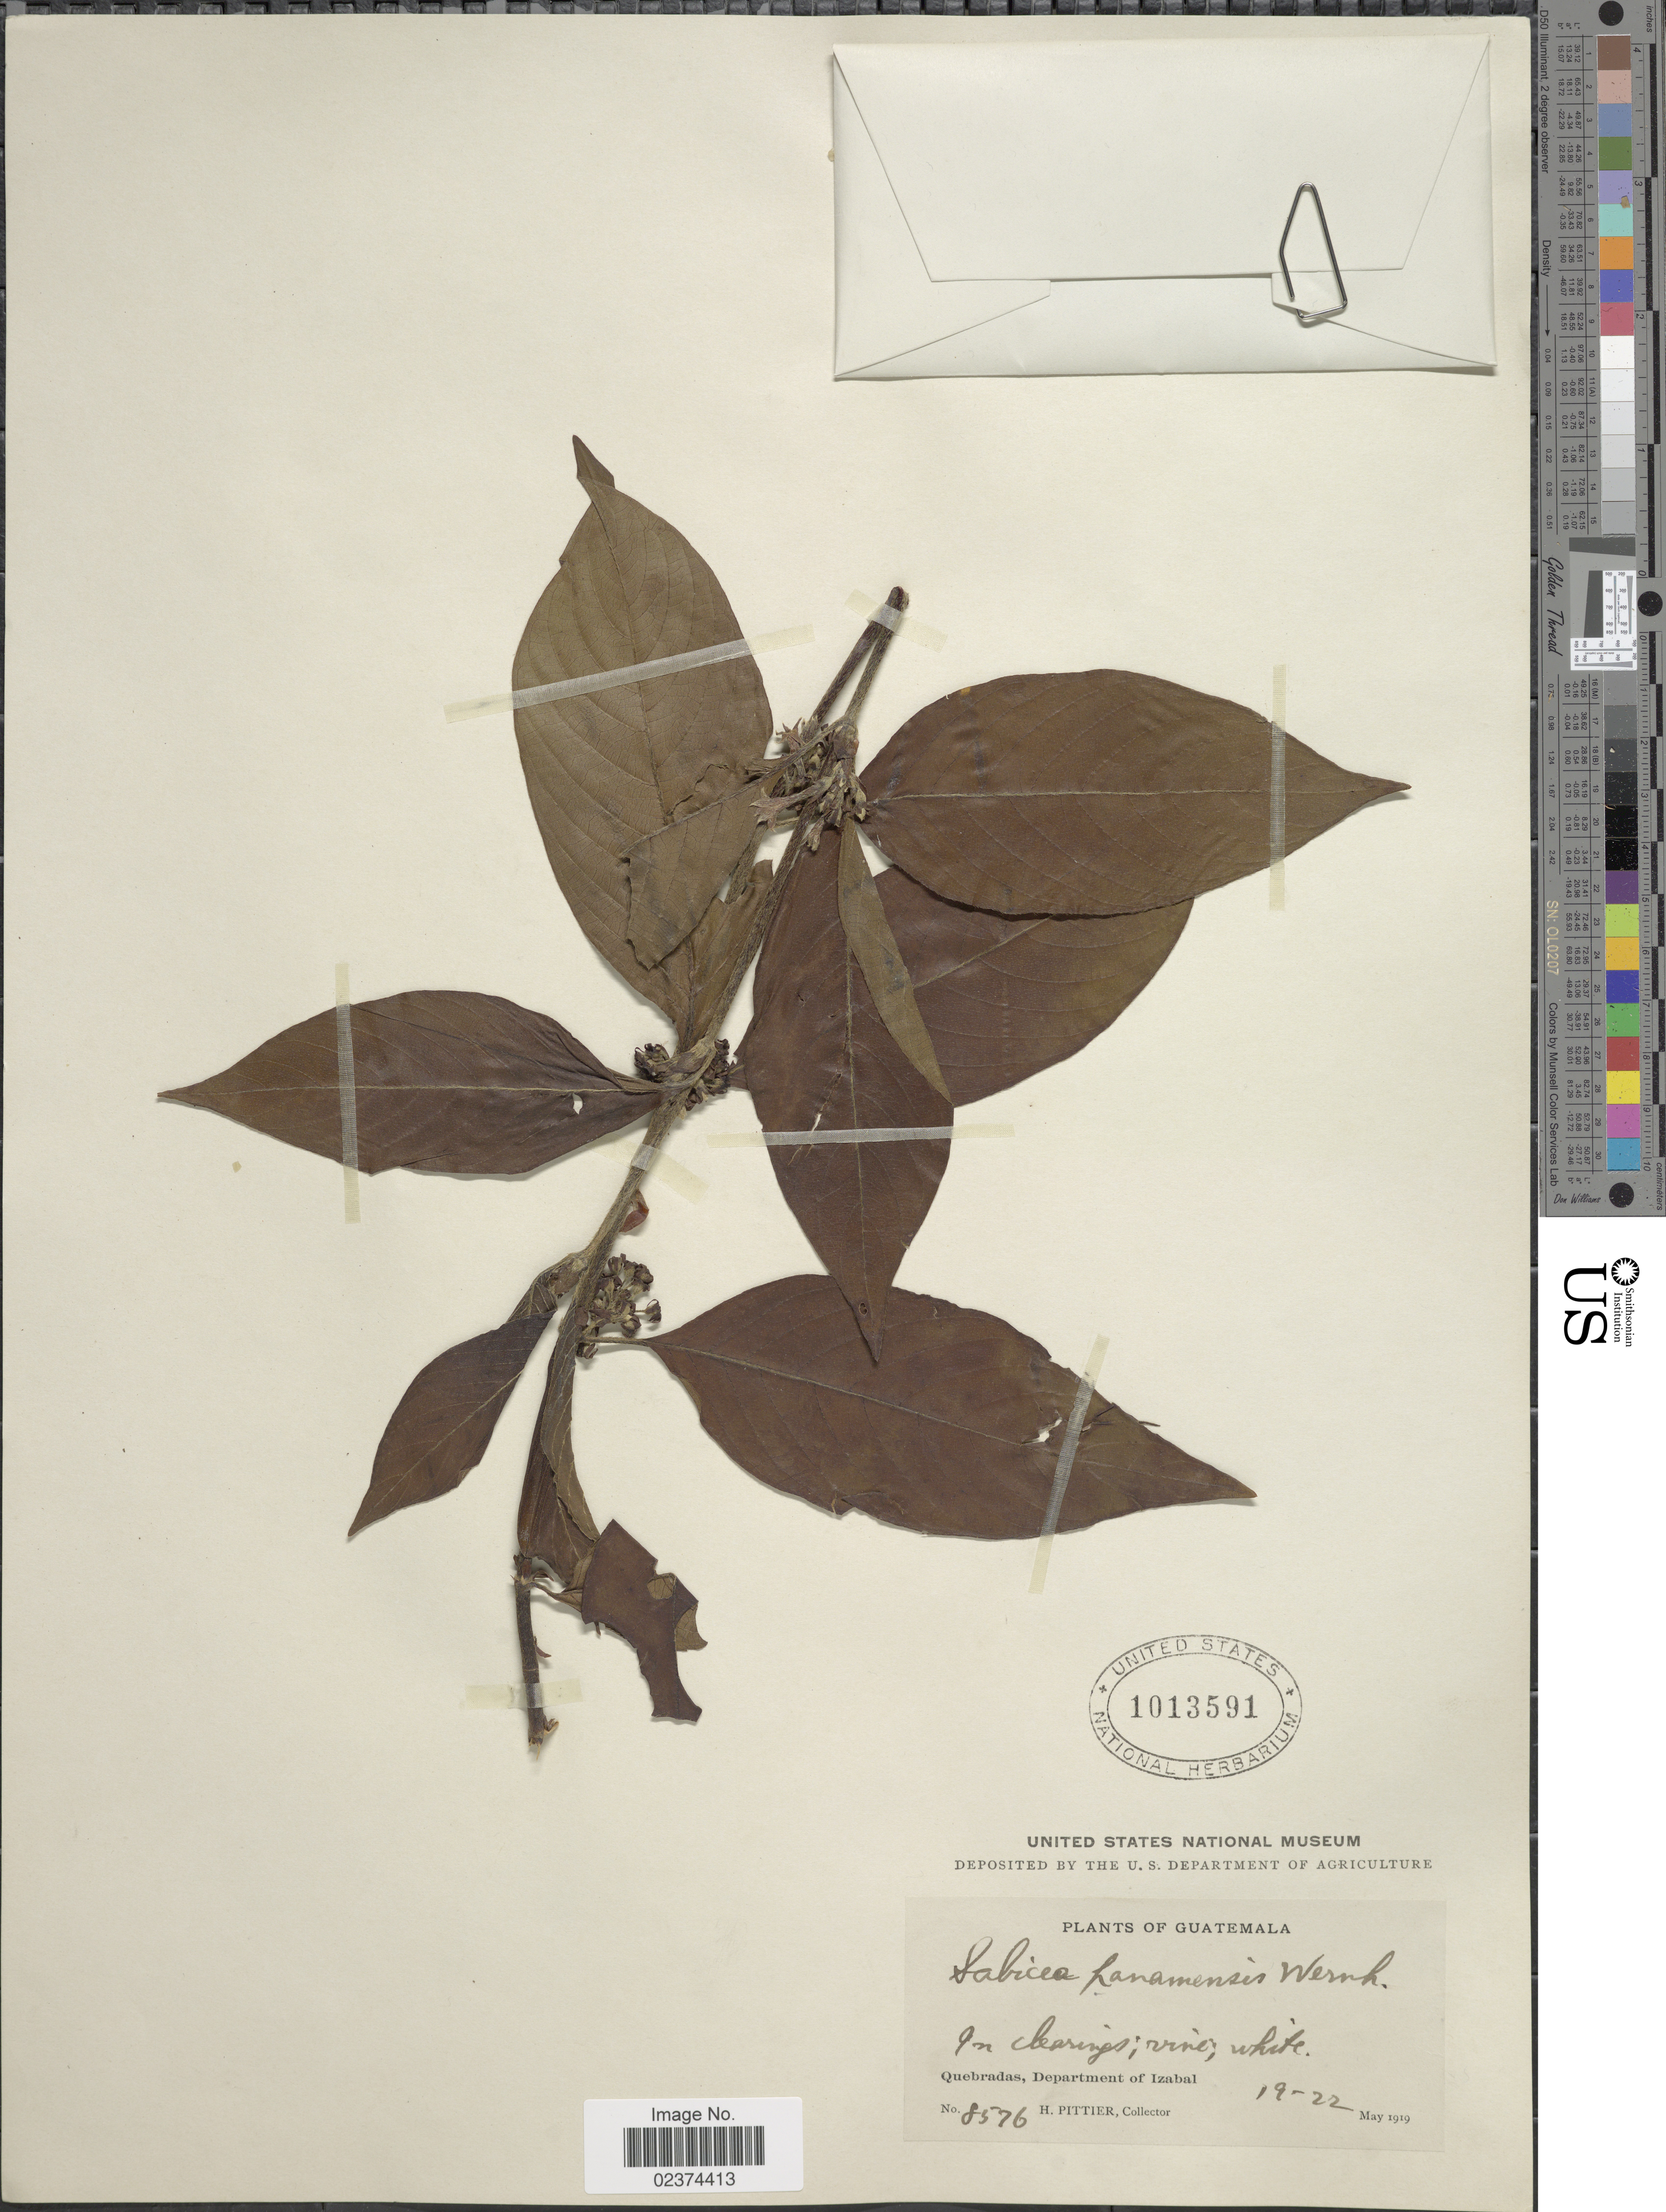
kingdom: Plantae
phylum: Tracheophyta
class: Magnoliopsida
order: Gentianales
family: Rubiaceae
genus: Sabicea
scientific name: Sabicea panamensis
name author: Wernham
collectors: H. F. Pittier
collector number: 8576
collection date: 1919-05-19/1919-05-22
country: Guatemala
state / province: Izabal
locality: In clearings; Quebradas, Department of Izabal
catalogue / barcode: US 1013591